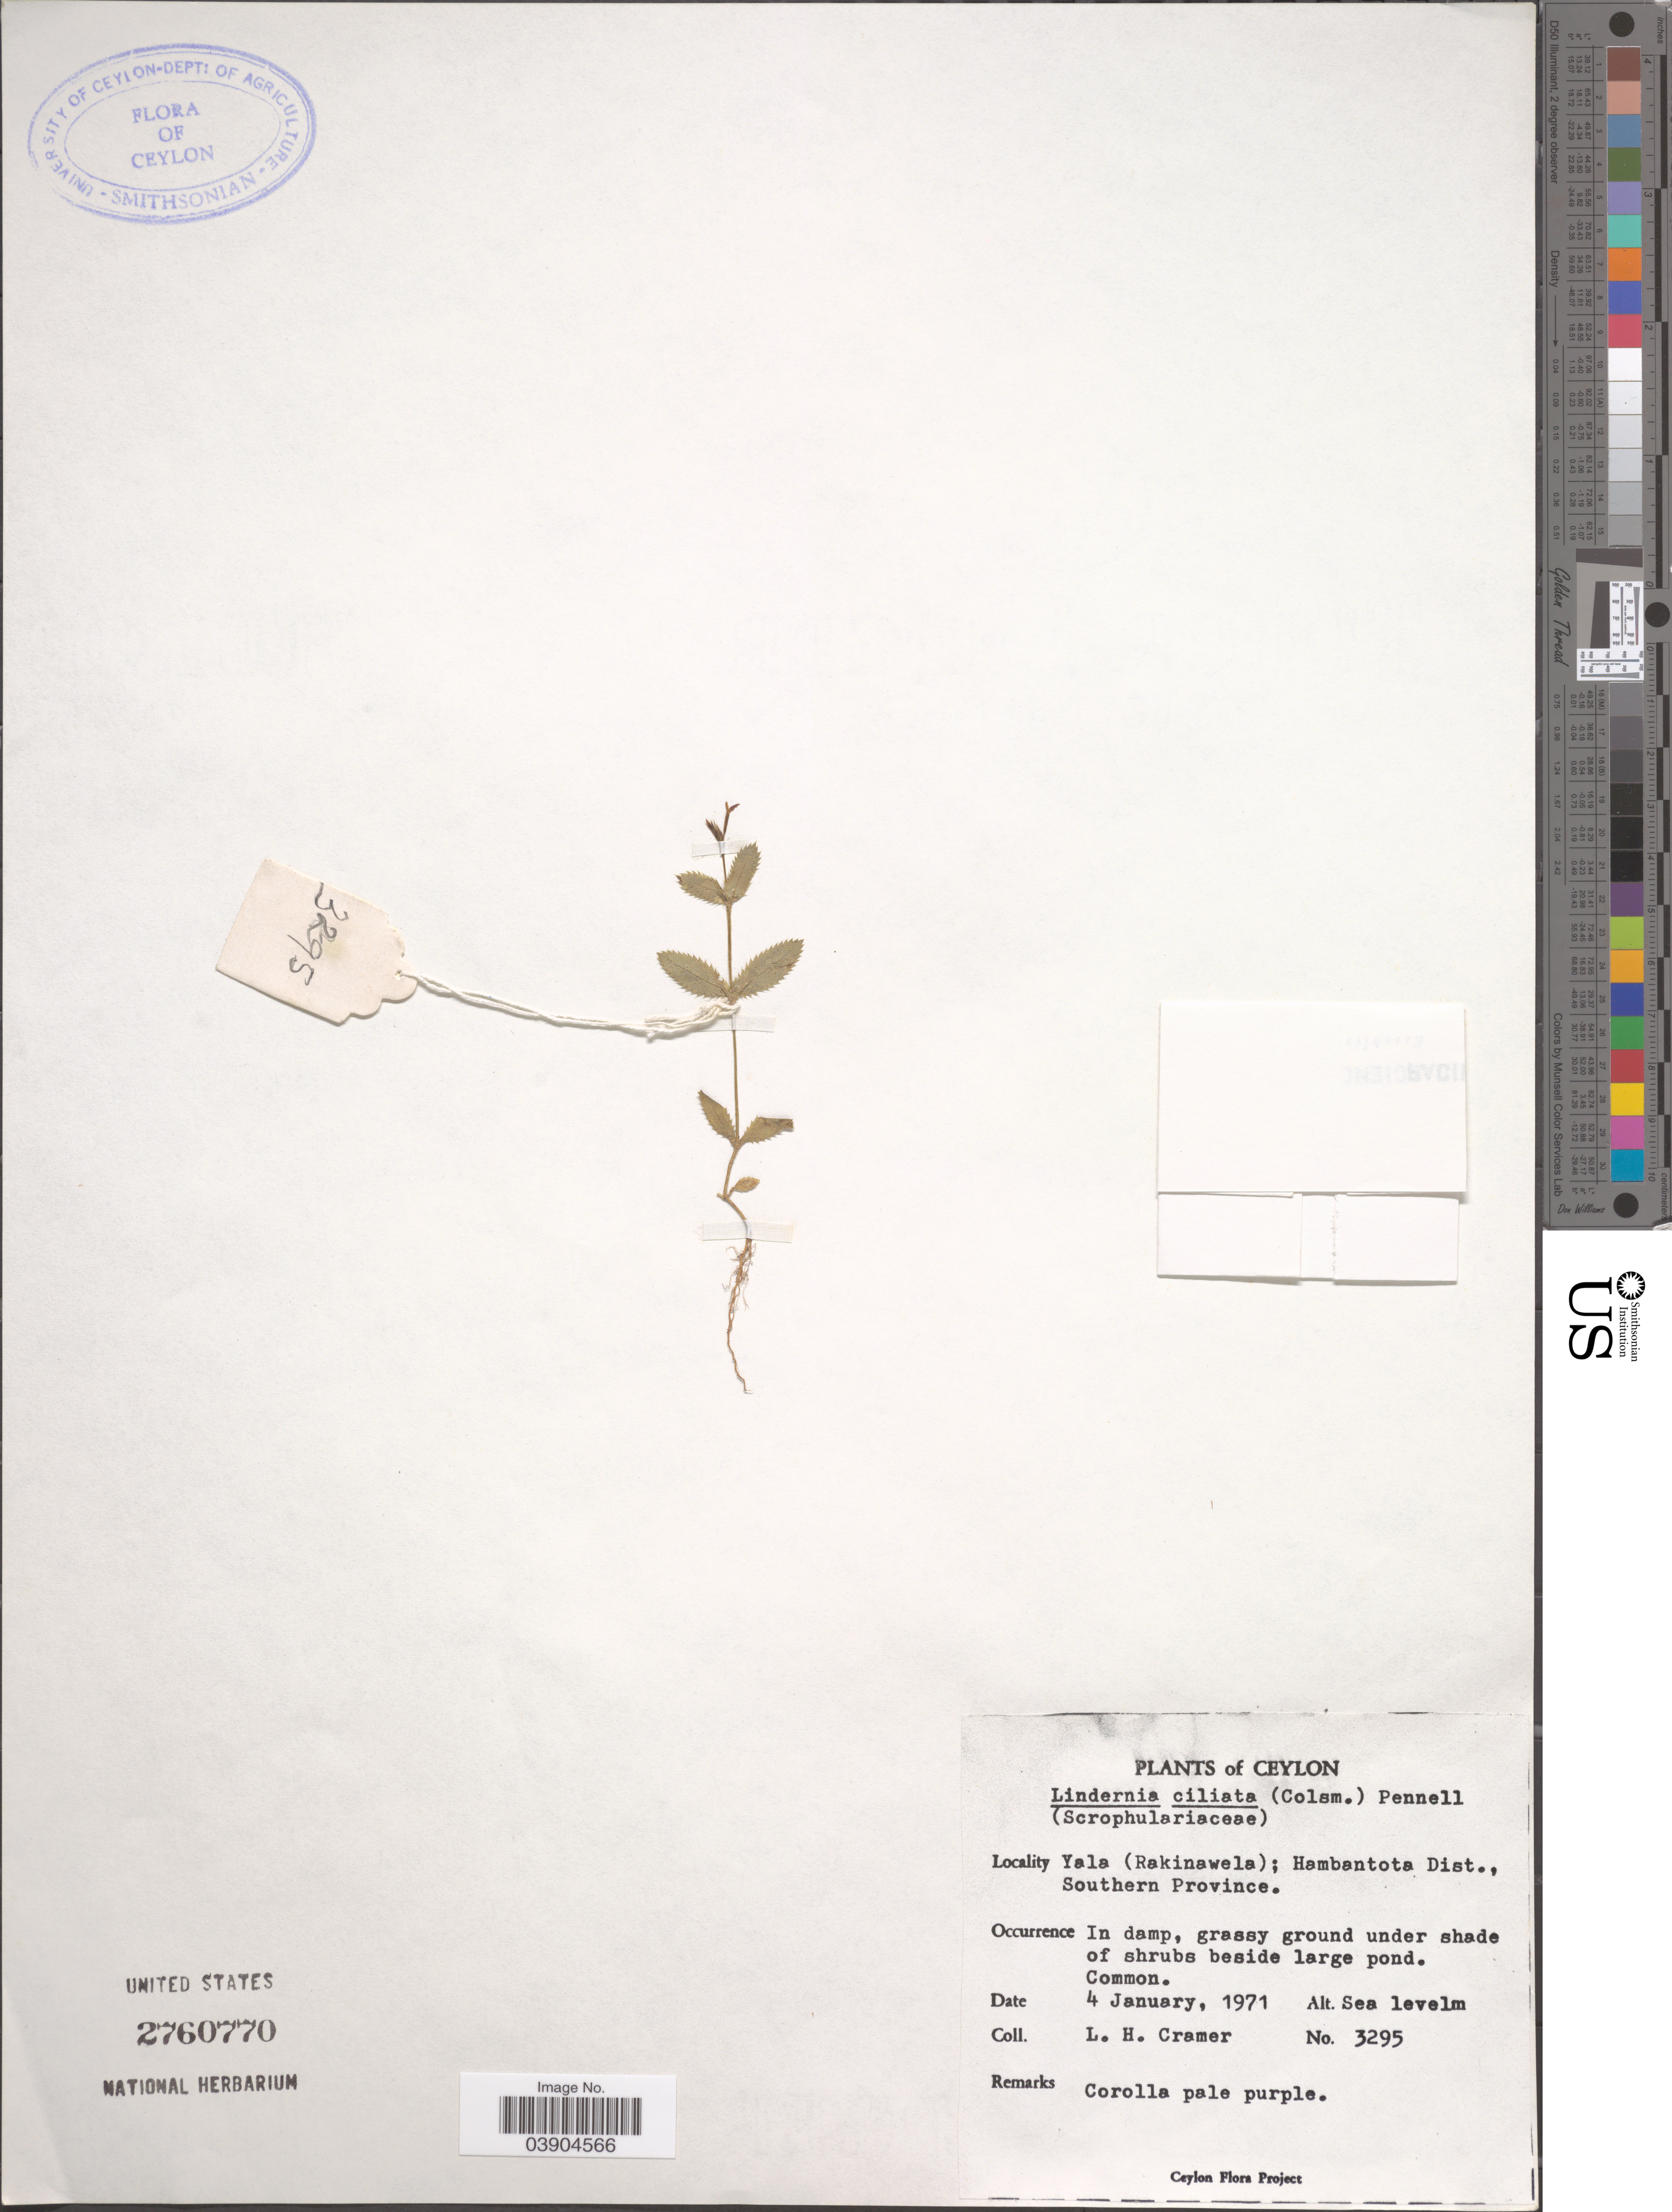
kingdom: Plantae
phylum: Tracheophyta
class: Magnoliopsida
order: Lamiales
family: Linderniaceae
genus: Lindernia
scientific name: Lindernia ciliata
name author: (Colsm.) Pennell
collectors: L. H. Cramer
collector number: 3295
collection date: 1971-01-04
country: Sri Lanka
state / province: Southern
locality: Ceylon. Yala (Rakinawela); Hambantota Dist.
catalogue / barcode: US 2760770